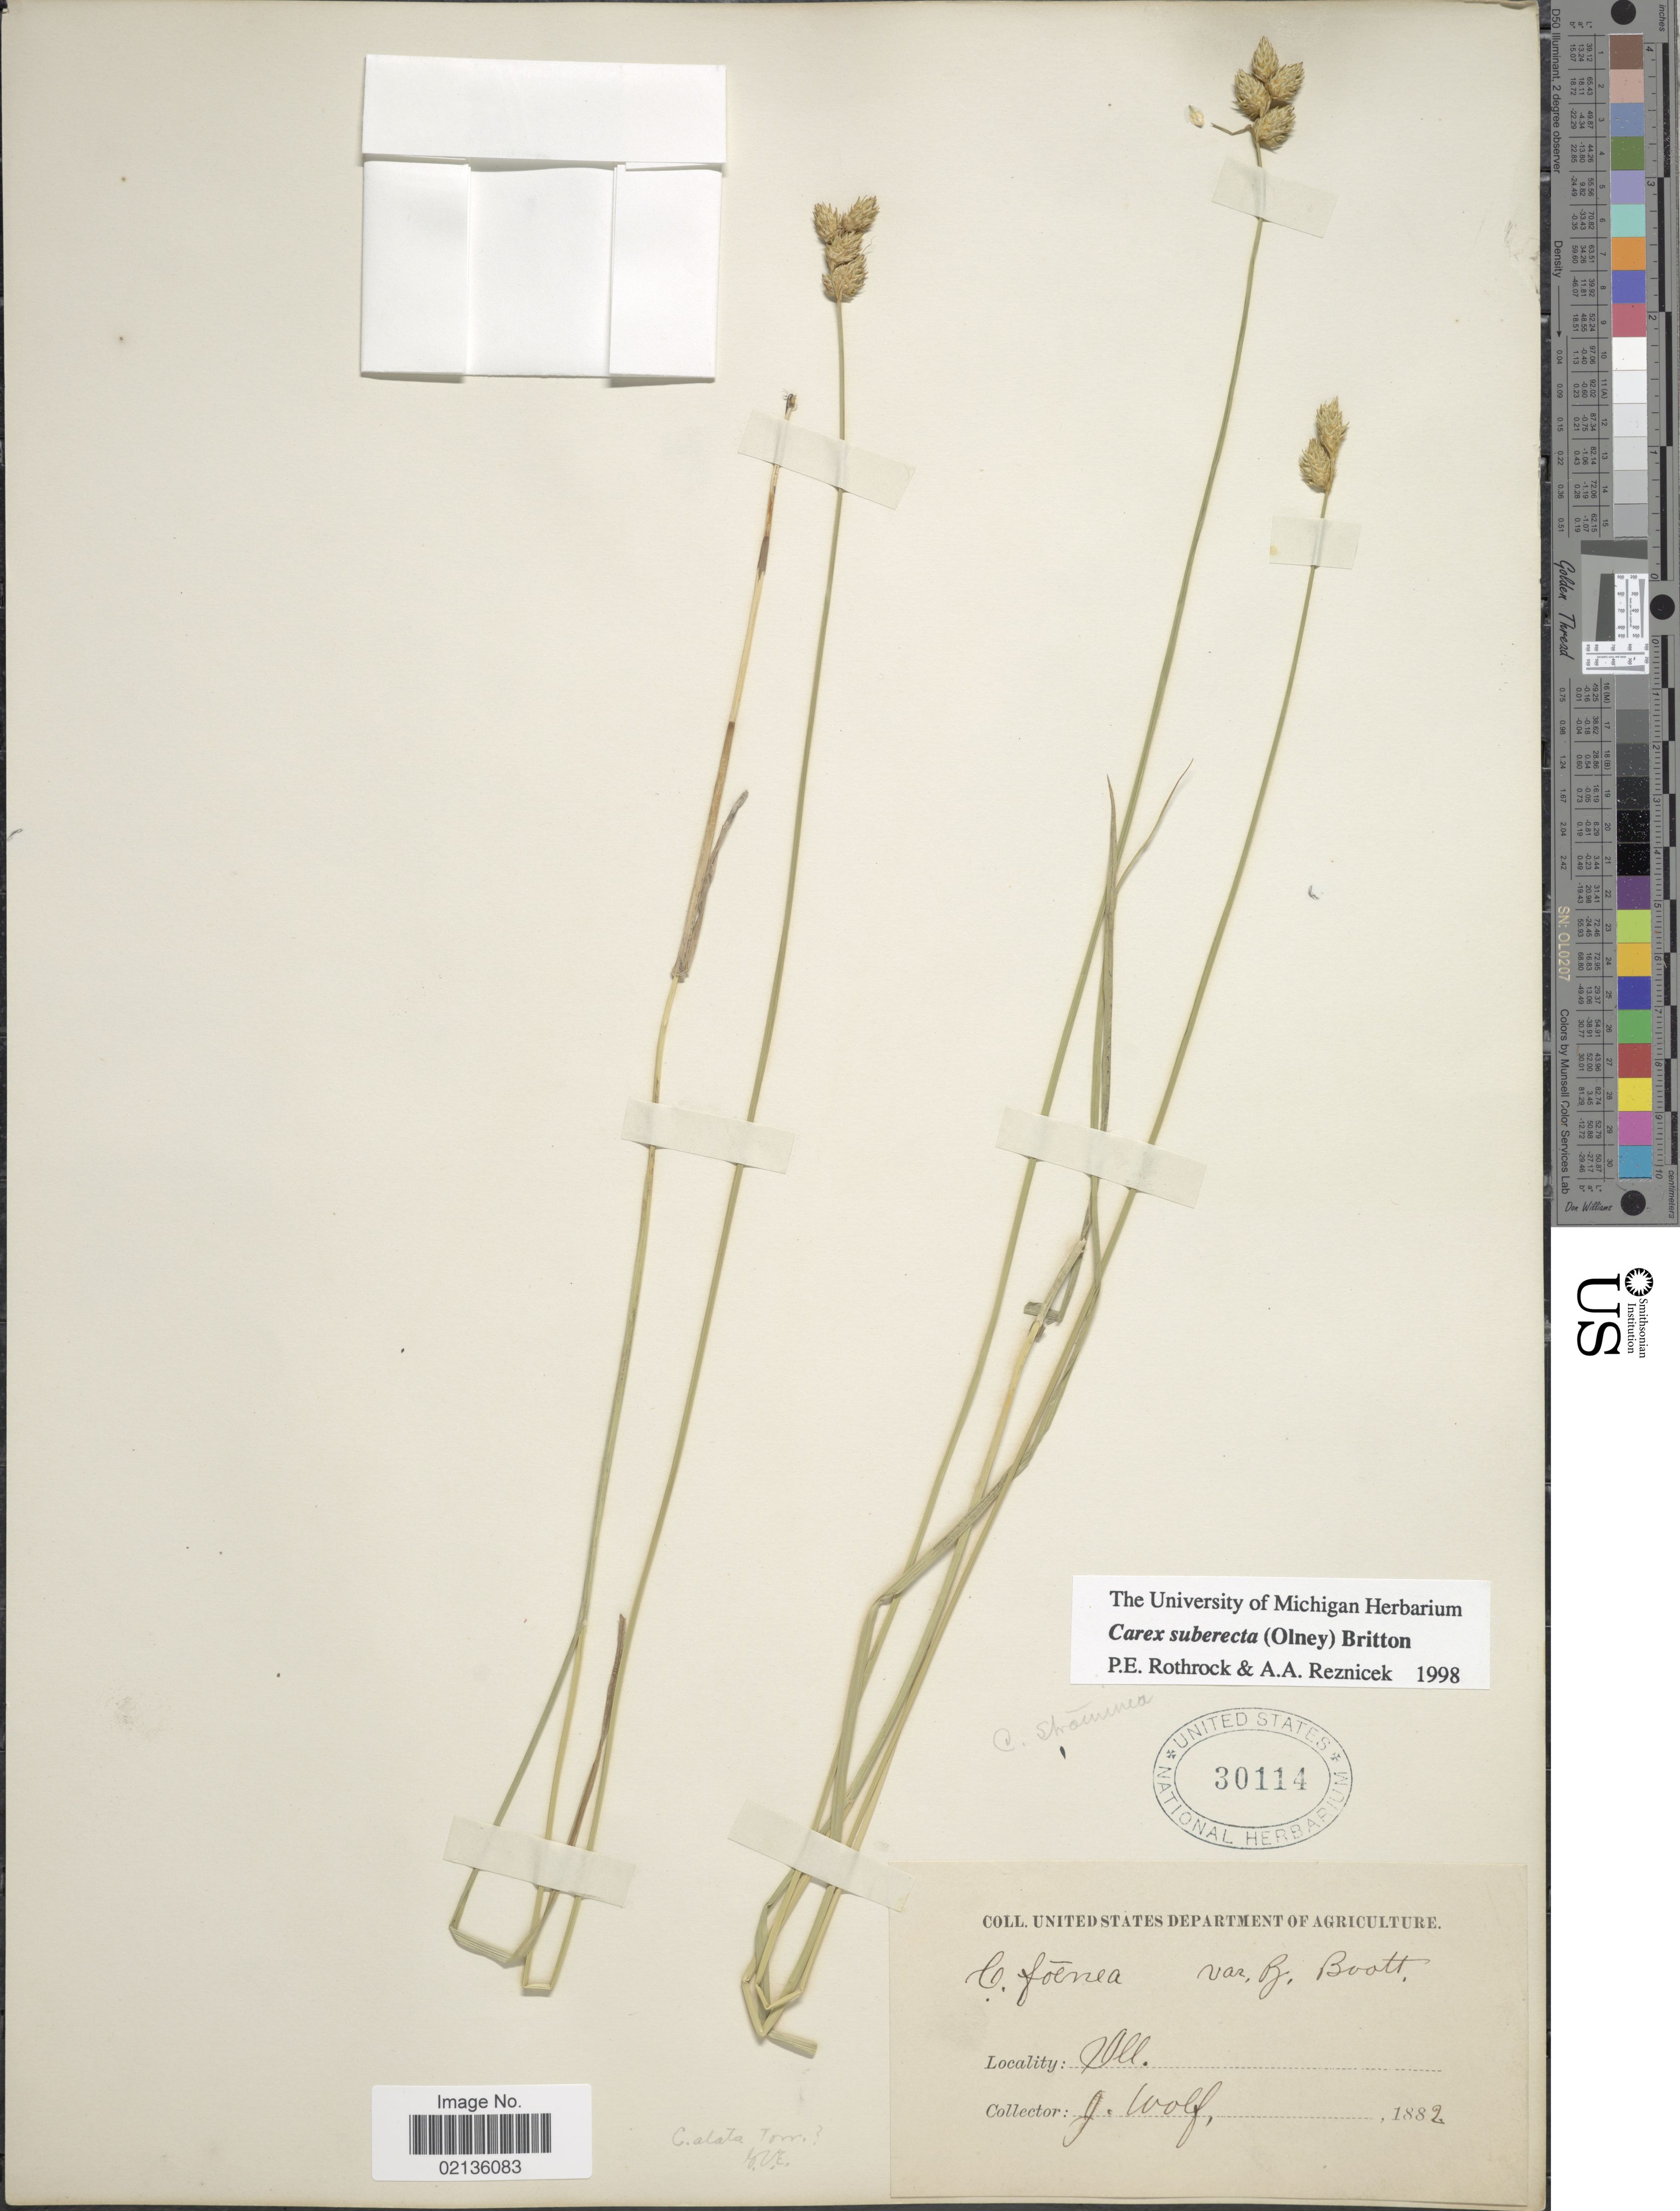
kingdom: Plantae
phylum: Tracheophyta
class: Liliopsida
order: Poales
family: Cyperaceae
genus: Carex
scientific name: Carex suberecta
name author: (Olney) Britton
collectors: J. Wolf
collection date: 1882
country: United States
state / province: Illinois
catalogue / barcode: US 30114